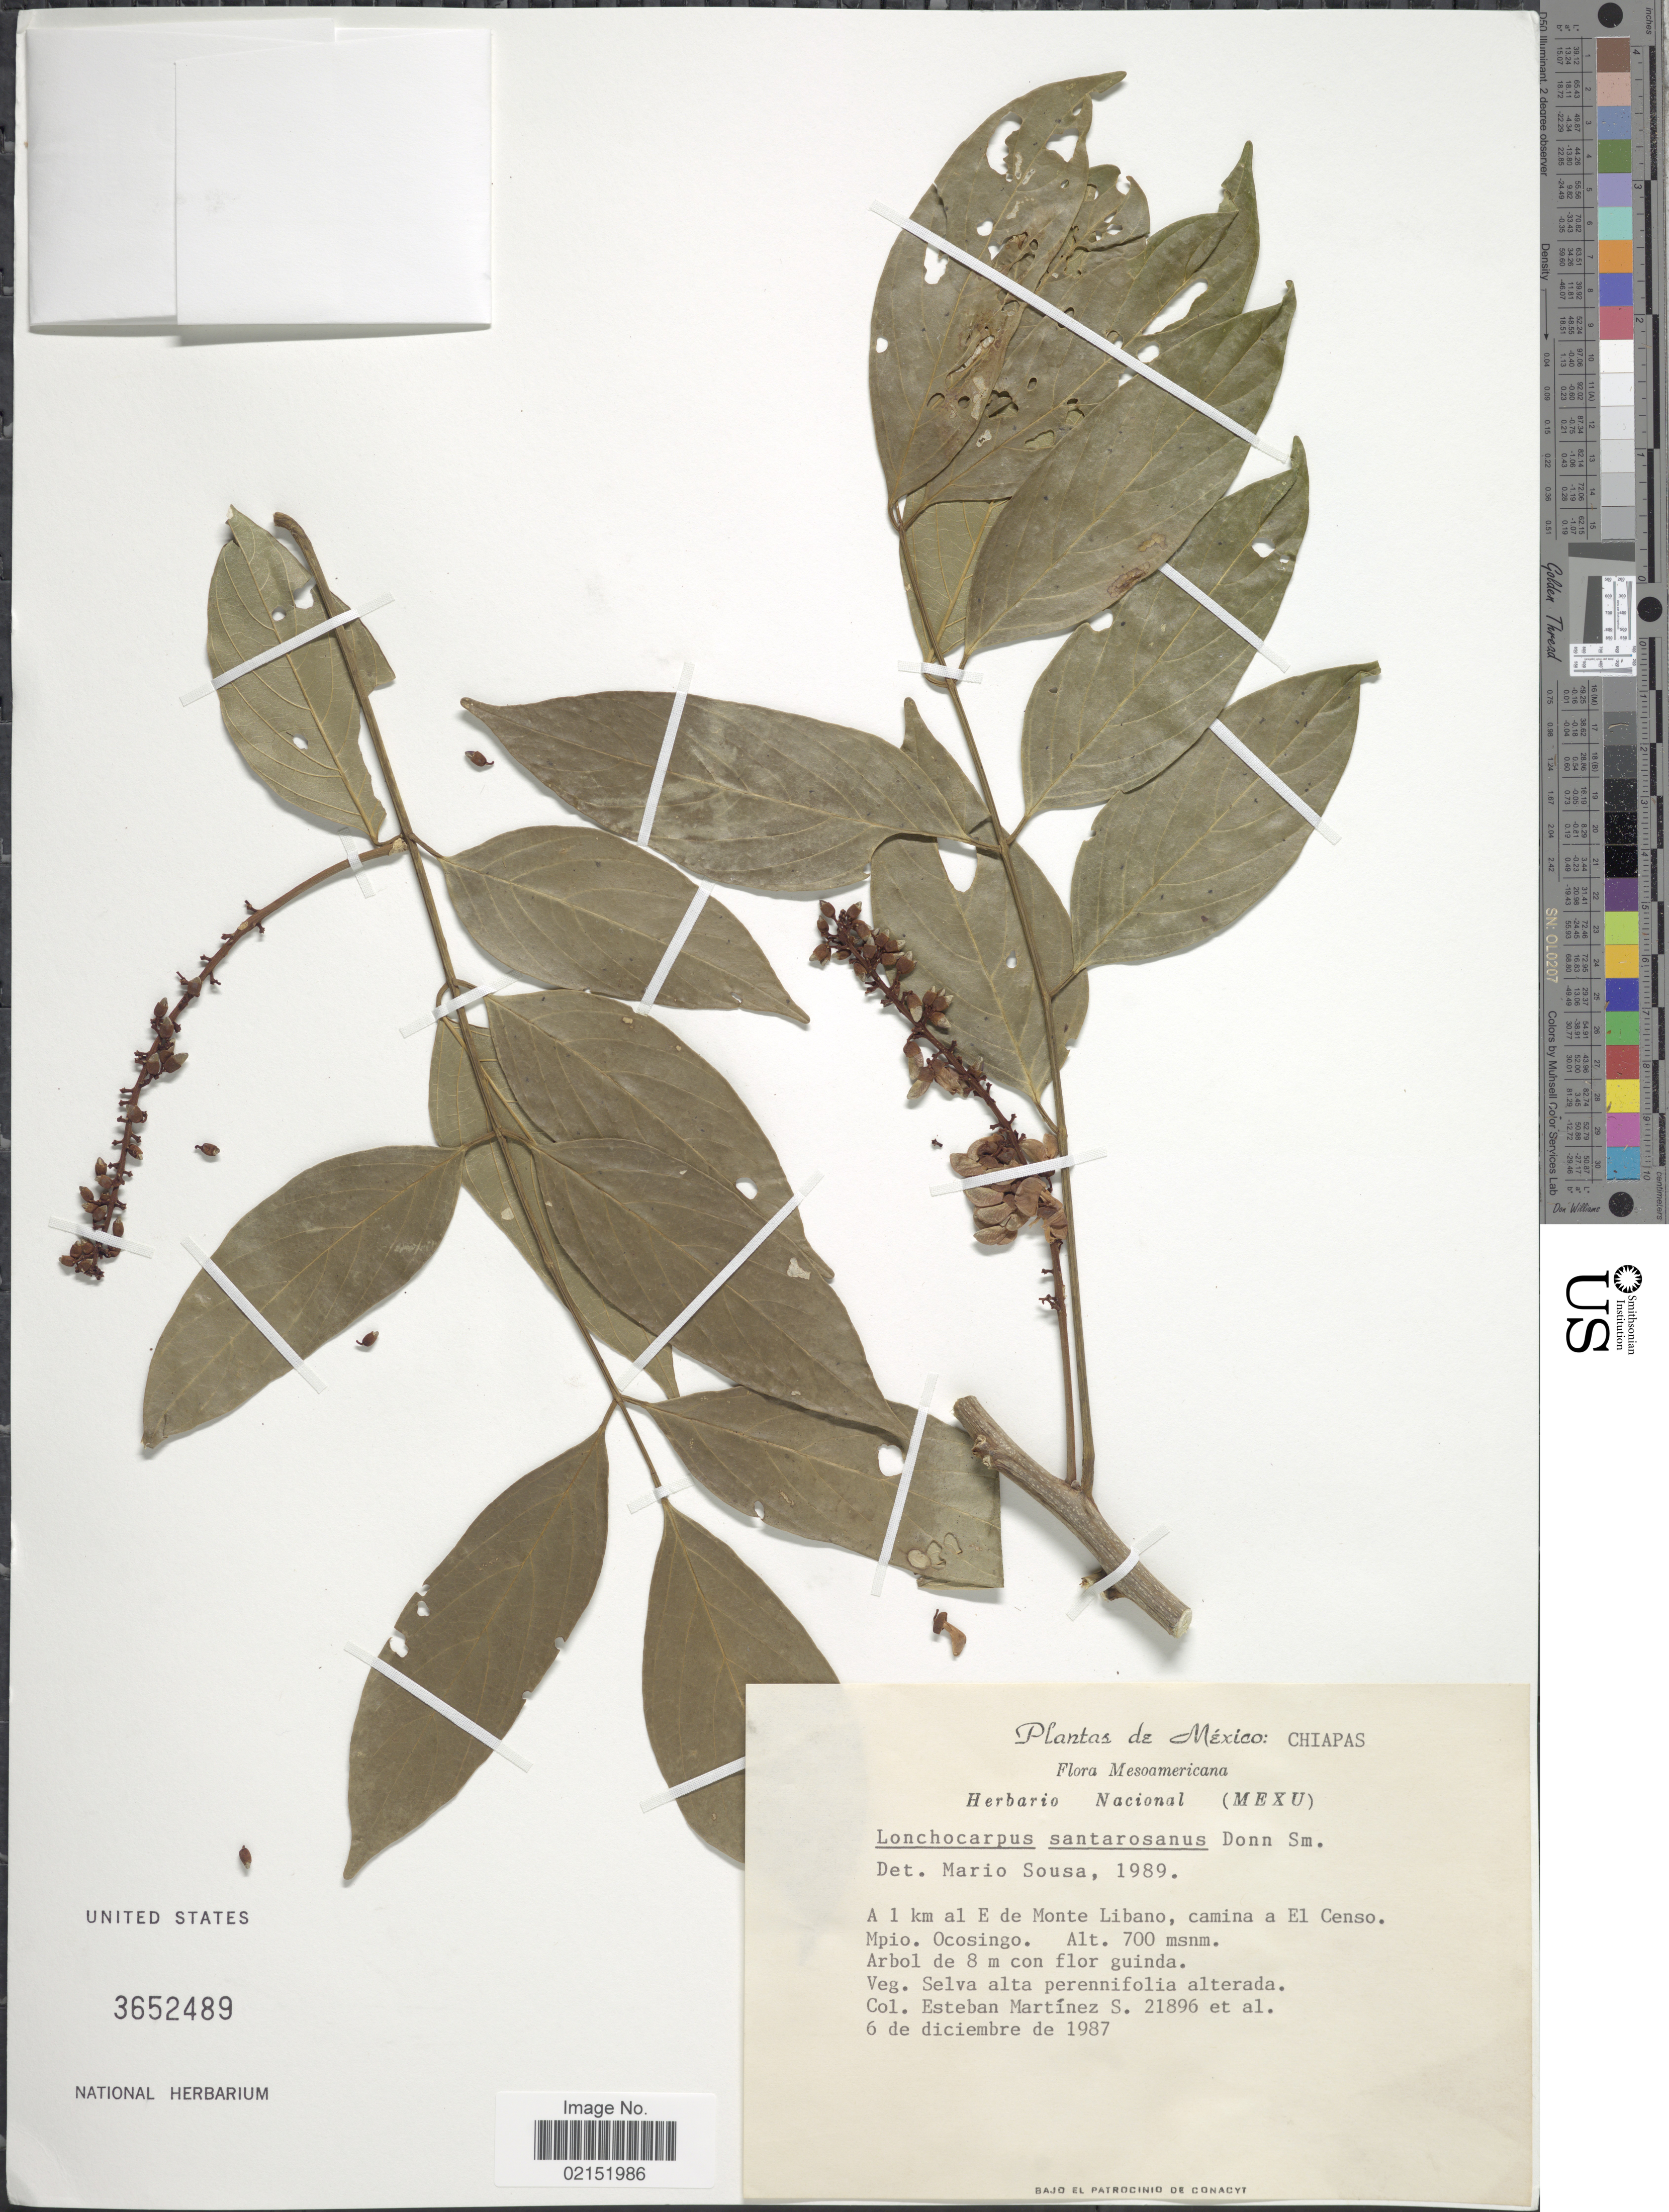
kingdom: Plantae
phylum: Tracheophyta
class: Magnoliopsida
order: Fabales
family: Fabaceae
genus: Lonchocarpus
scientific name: Lonchocarpus santarosanus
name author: Donn. Sm.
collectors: E. M. Martínez S. & et al.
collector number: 21896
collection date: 1987-12-06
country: Mexico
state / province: Chiapas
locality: A 1 km al E de Monte Libano, camina a El Censo. Mpio. Ocosingo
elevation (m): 700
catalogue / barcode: US 3652489